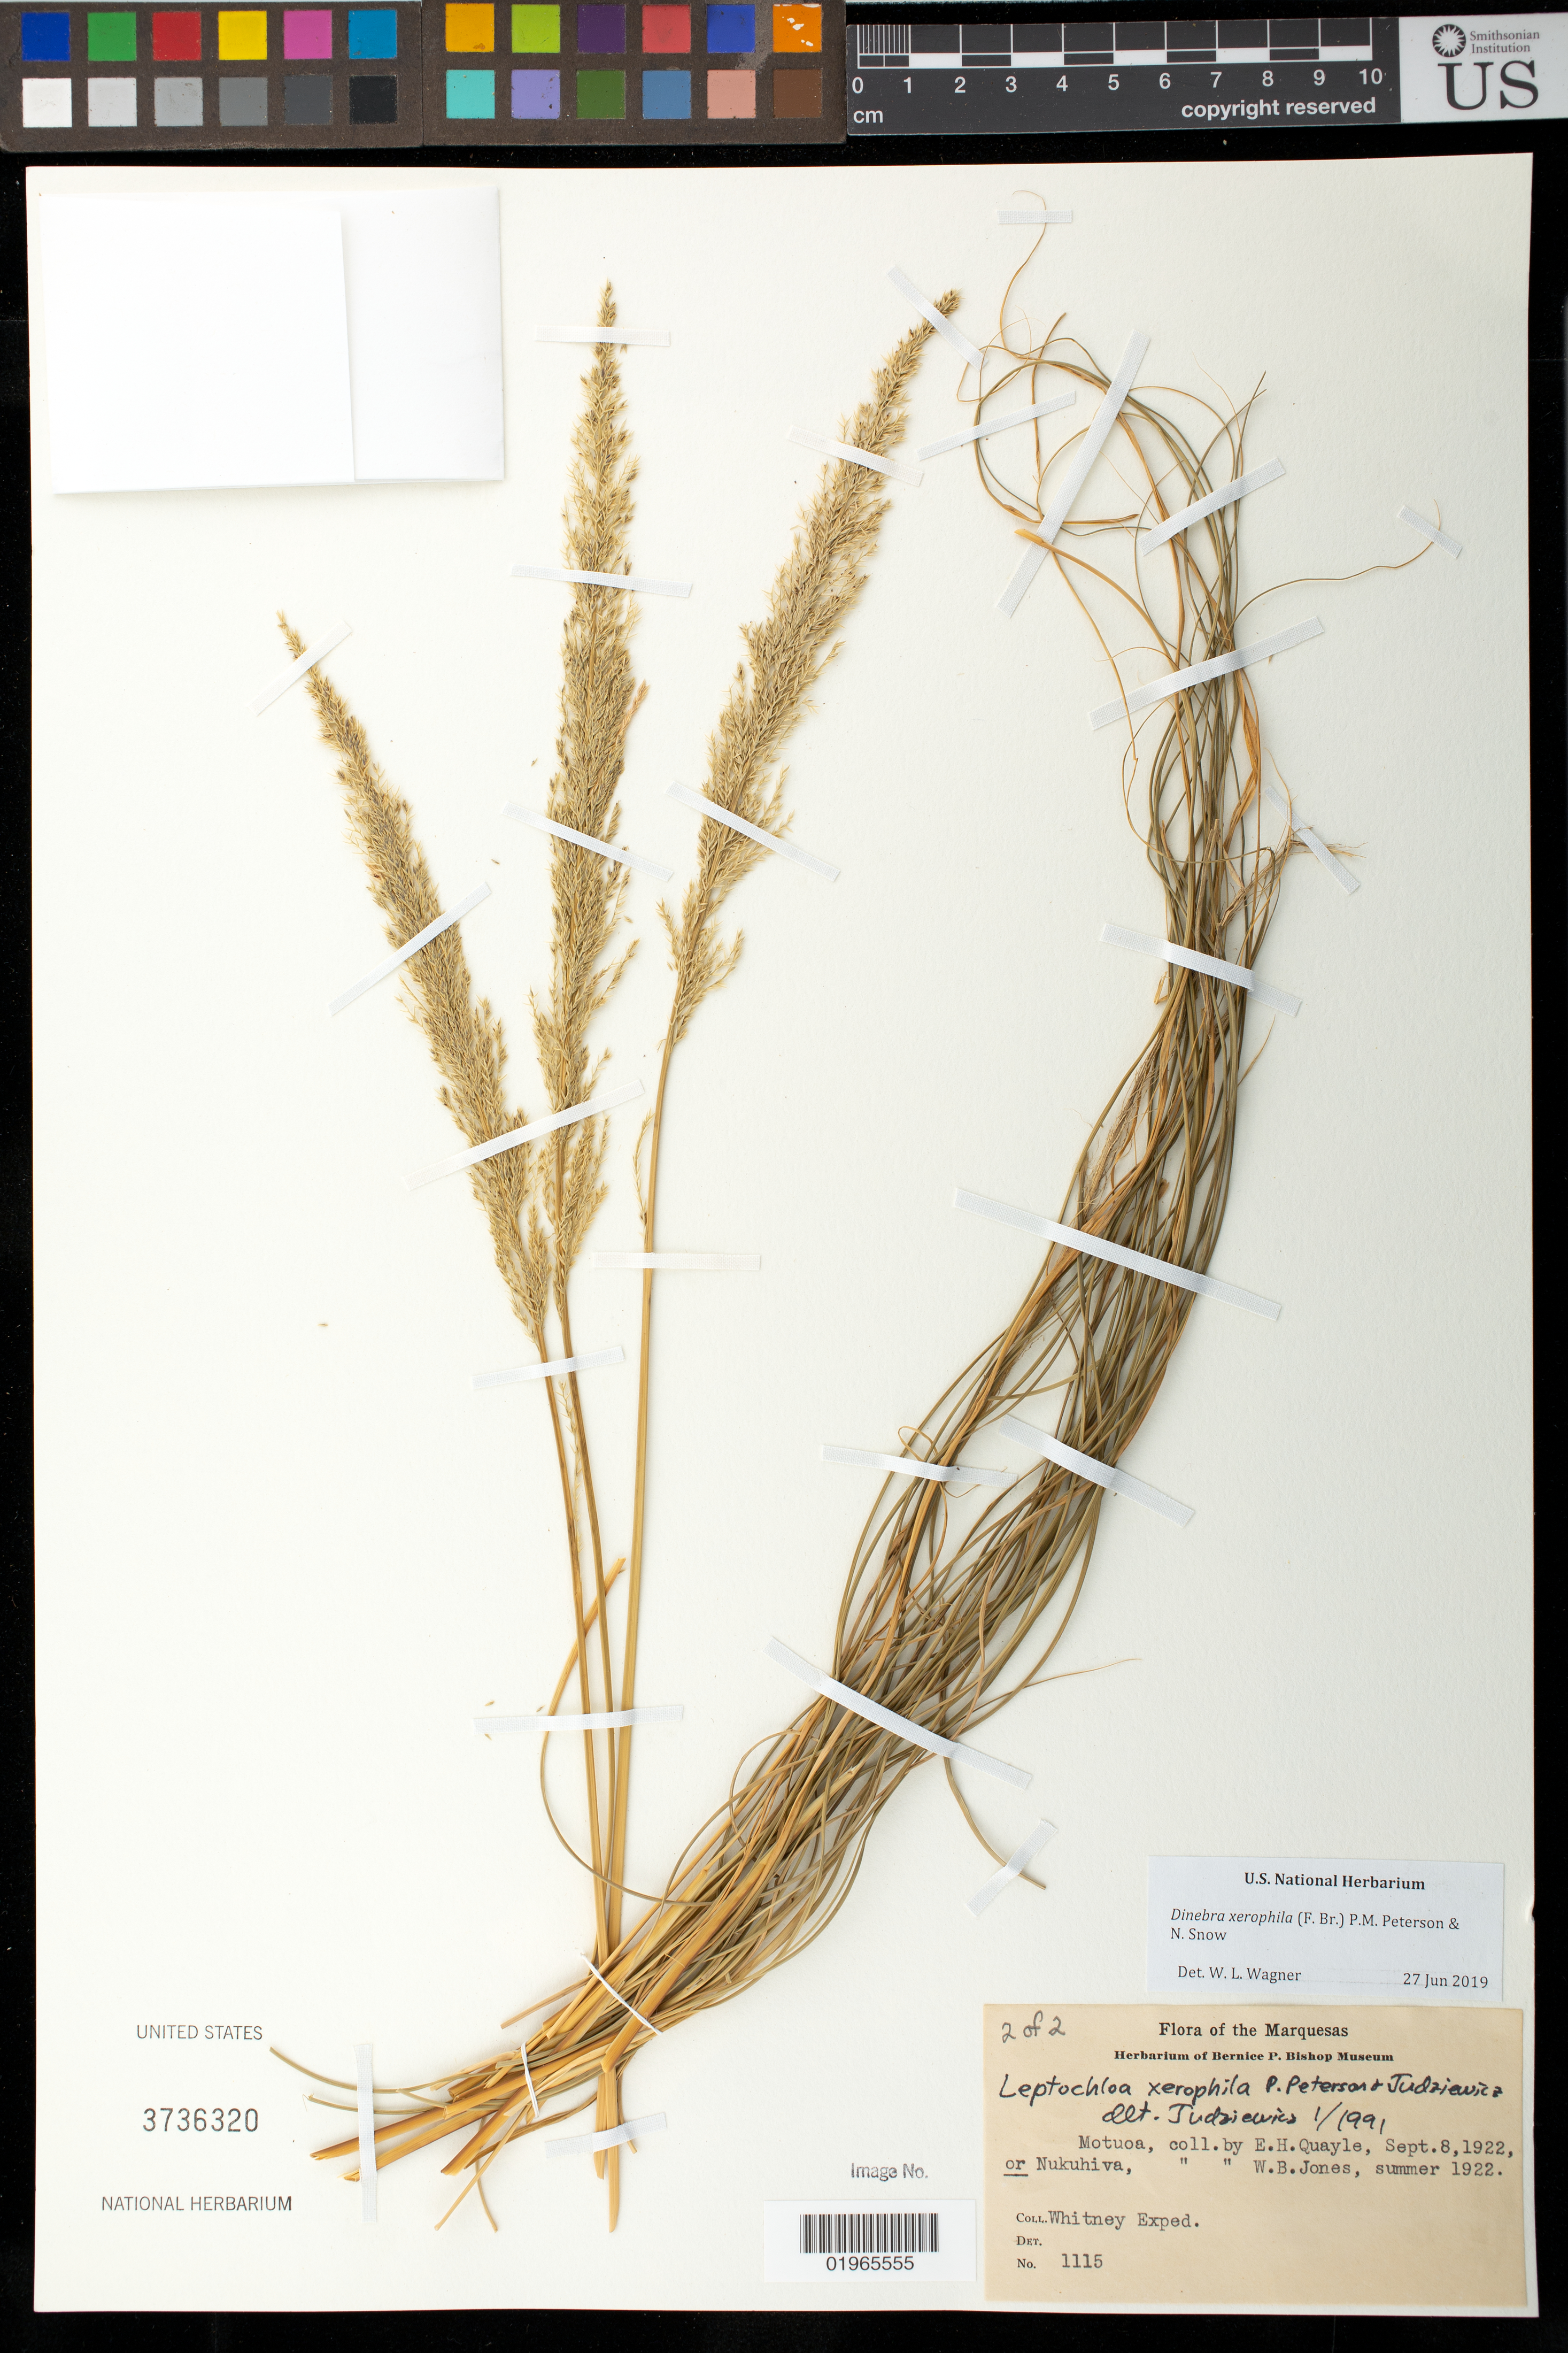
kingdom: Plantae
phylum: Tracheophyta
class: Liliopsida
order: Poales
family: Poaceae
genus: Dinebra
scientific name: Dinebra xerophila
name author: (P.M. Peterson & Judz.) P.M. Peterson & N. Snow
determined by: Wagner, W. L., (BOT), Smithsonian Institution - National Museum of Natural History (UNITED STATES)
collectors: E. Quayle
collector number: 1115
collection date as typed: Sept. 7, 1922?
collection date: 1922-09-07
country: French Polynesia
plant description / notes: "Motuoa, coll. by E.H. Quayle, Sept. 8, 1922, OR Nuku Hiva, coll. by W.B. Jones, summer 1922. Whitney Exped."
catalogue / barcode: US 3736320